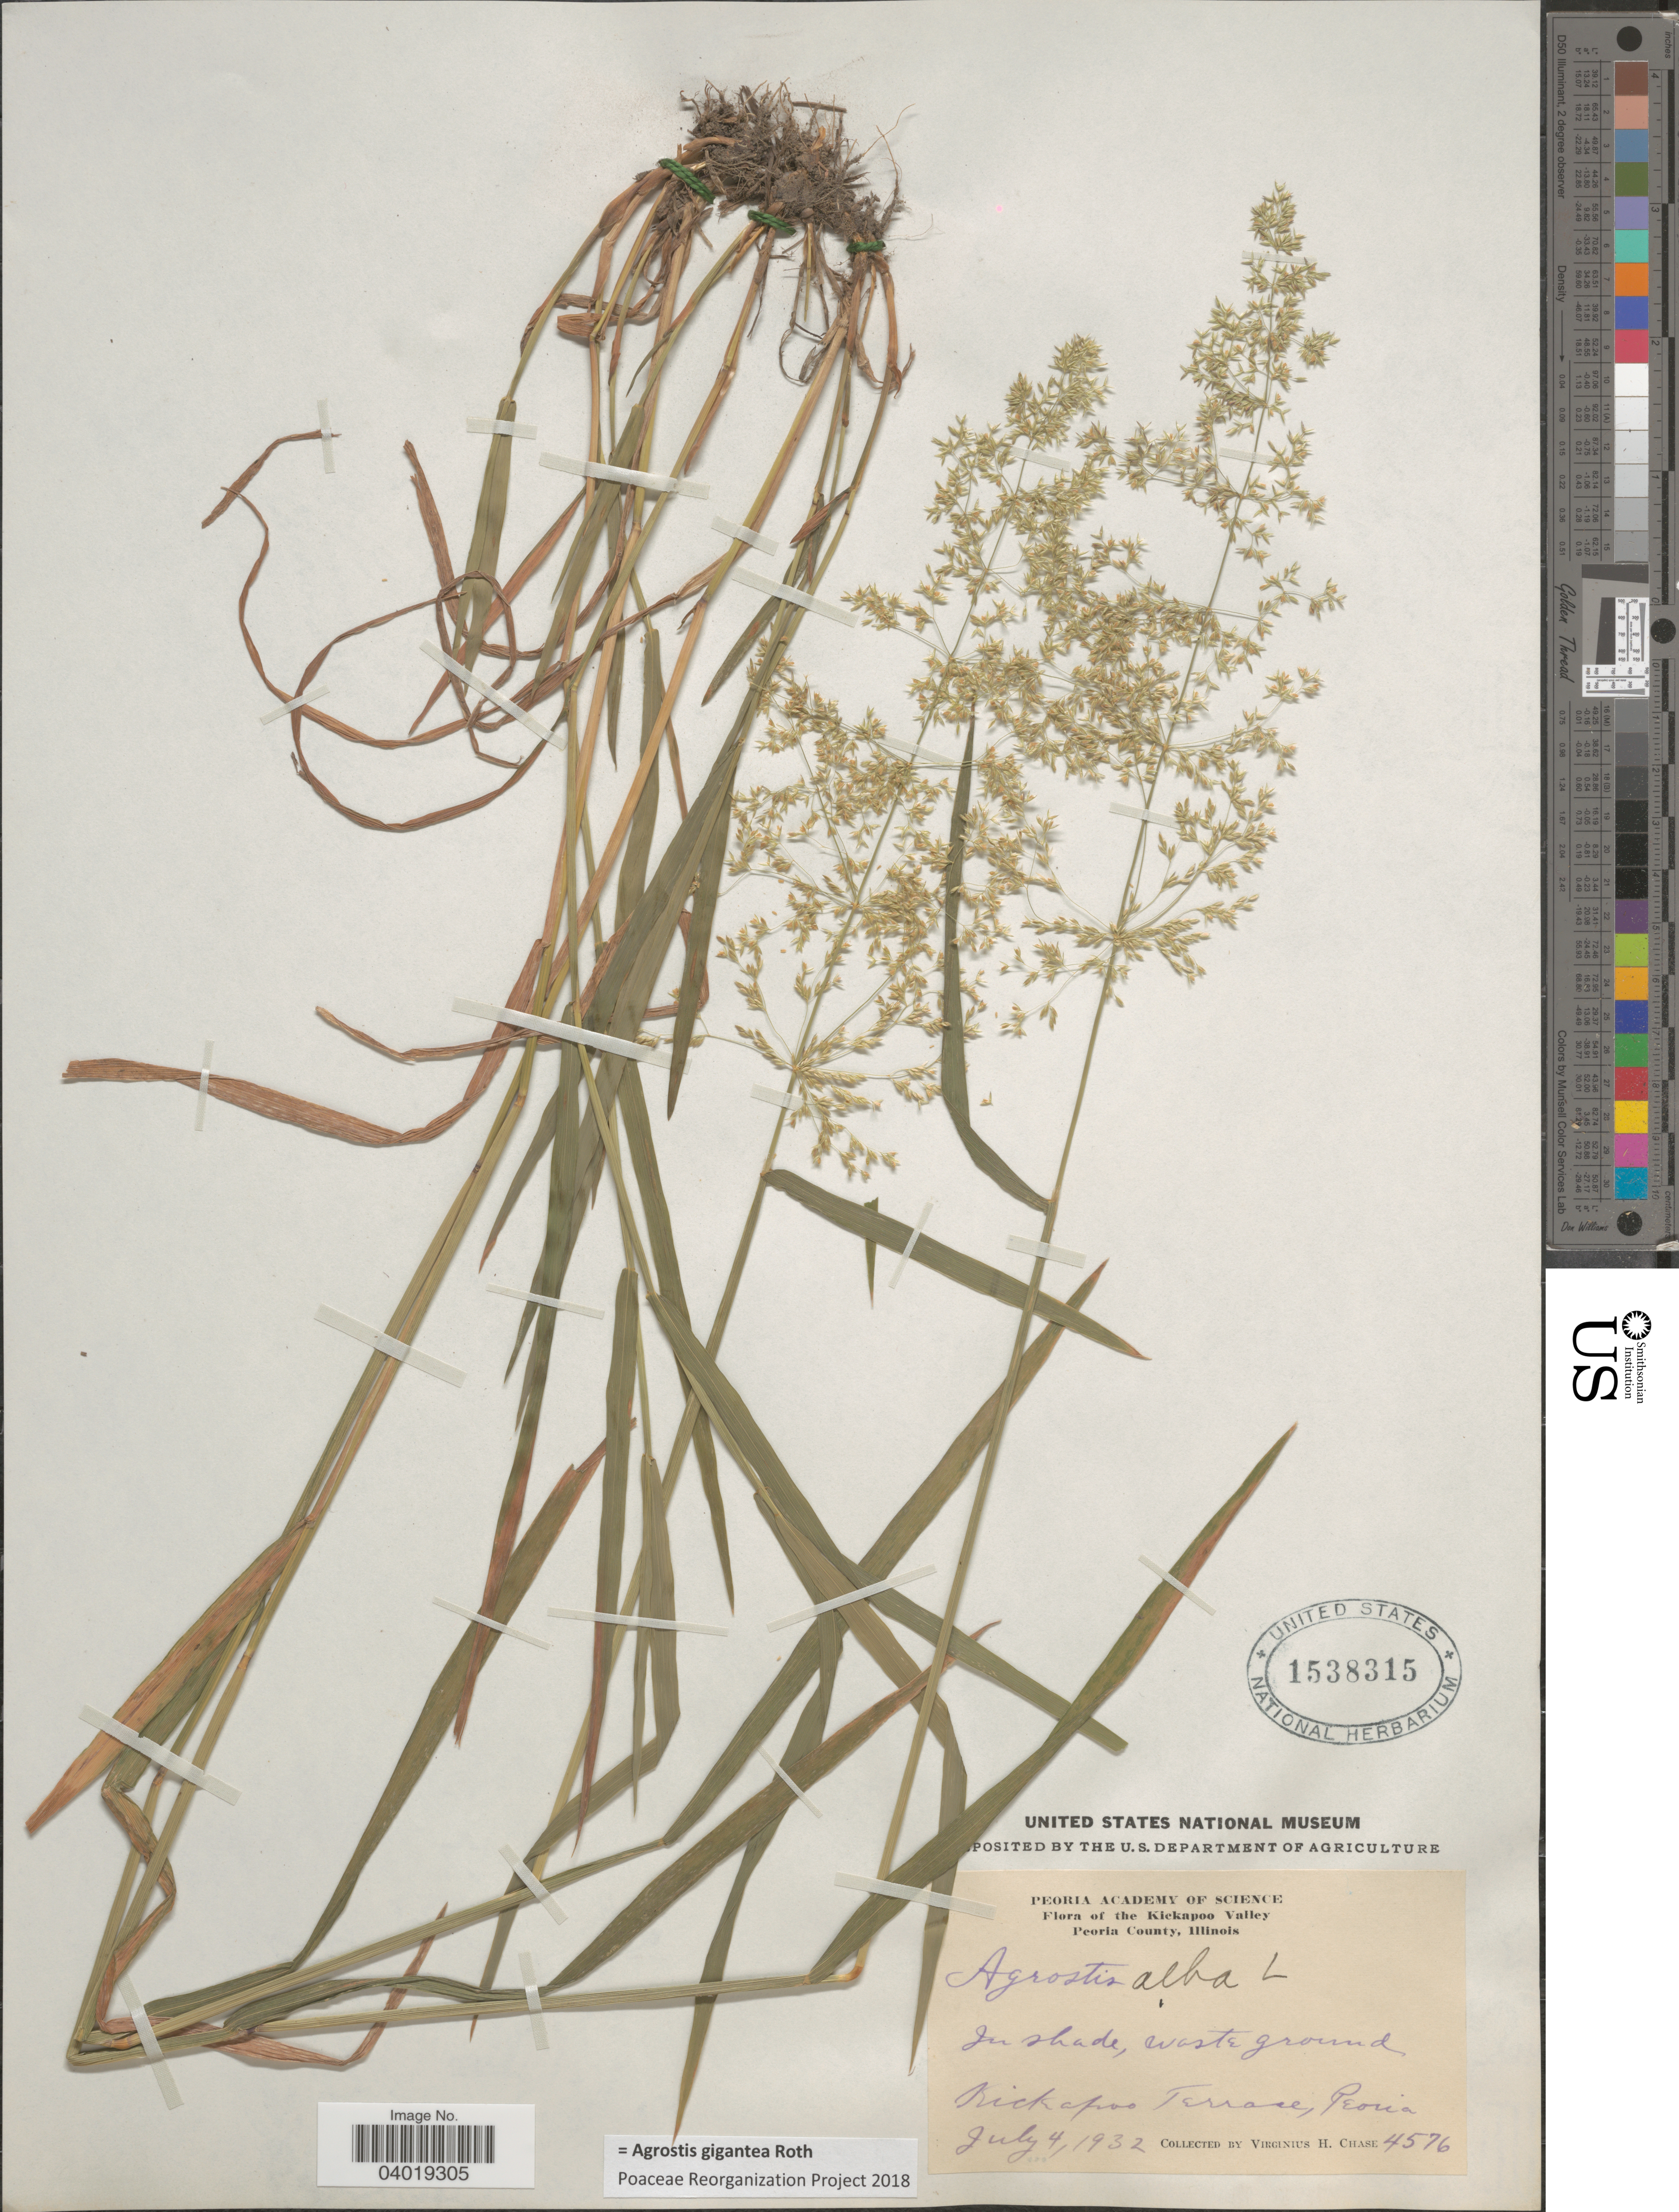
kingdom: Plantae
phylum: Tracheophyta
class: Liliopsida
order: Poales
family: Poaceae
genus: Agrostis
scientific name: Agrostis gigantea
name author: Roth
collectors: V. H. Chase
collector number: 4576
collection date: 1932-07-04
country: United States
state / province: Illinois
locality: The Kickapoo Valley. Peoria County. Kickapoo Terrace, Peoria.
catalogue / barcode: US 1538315